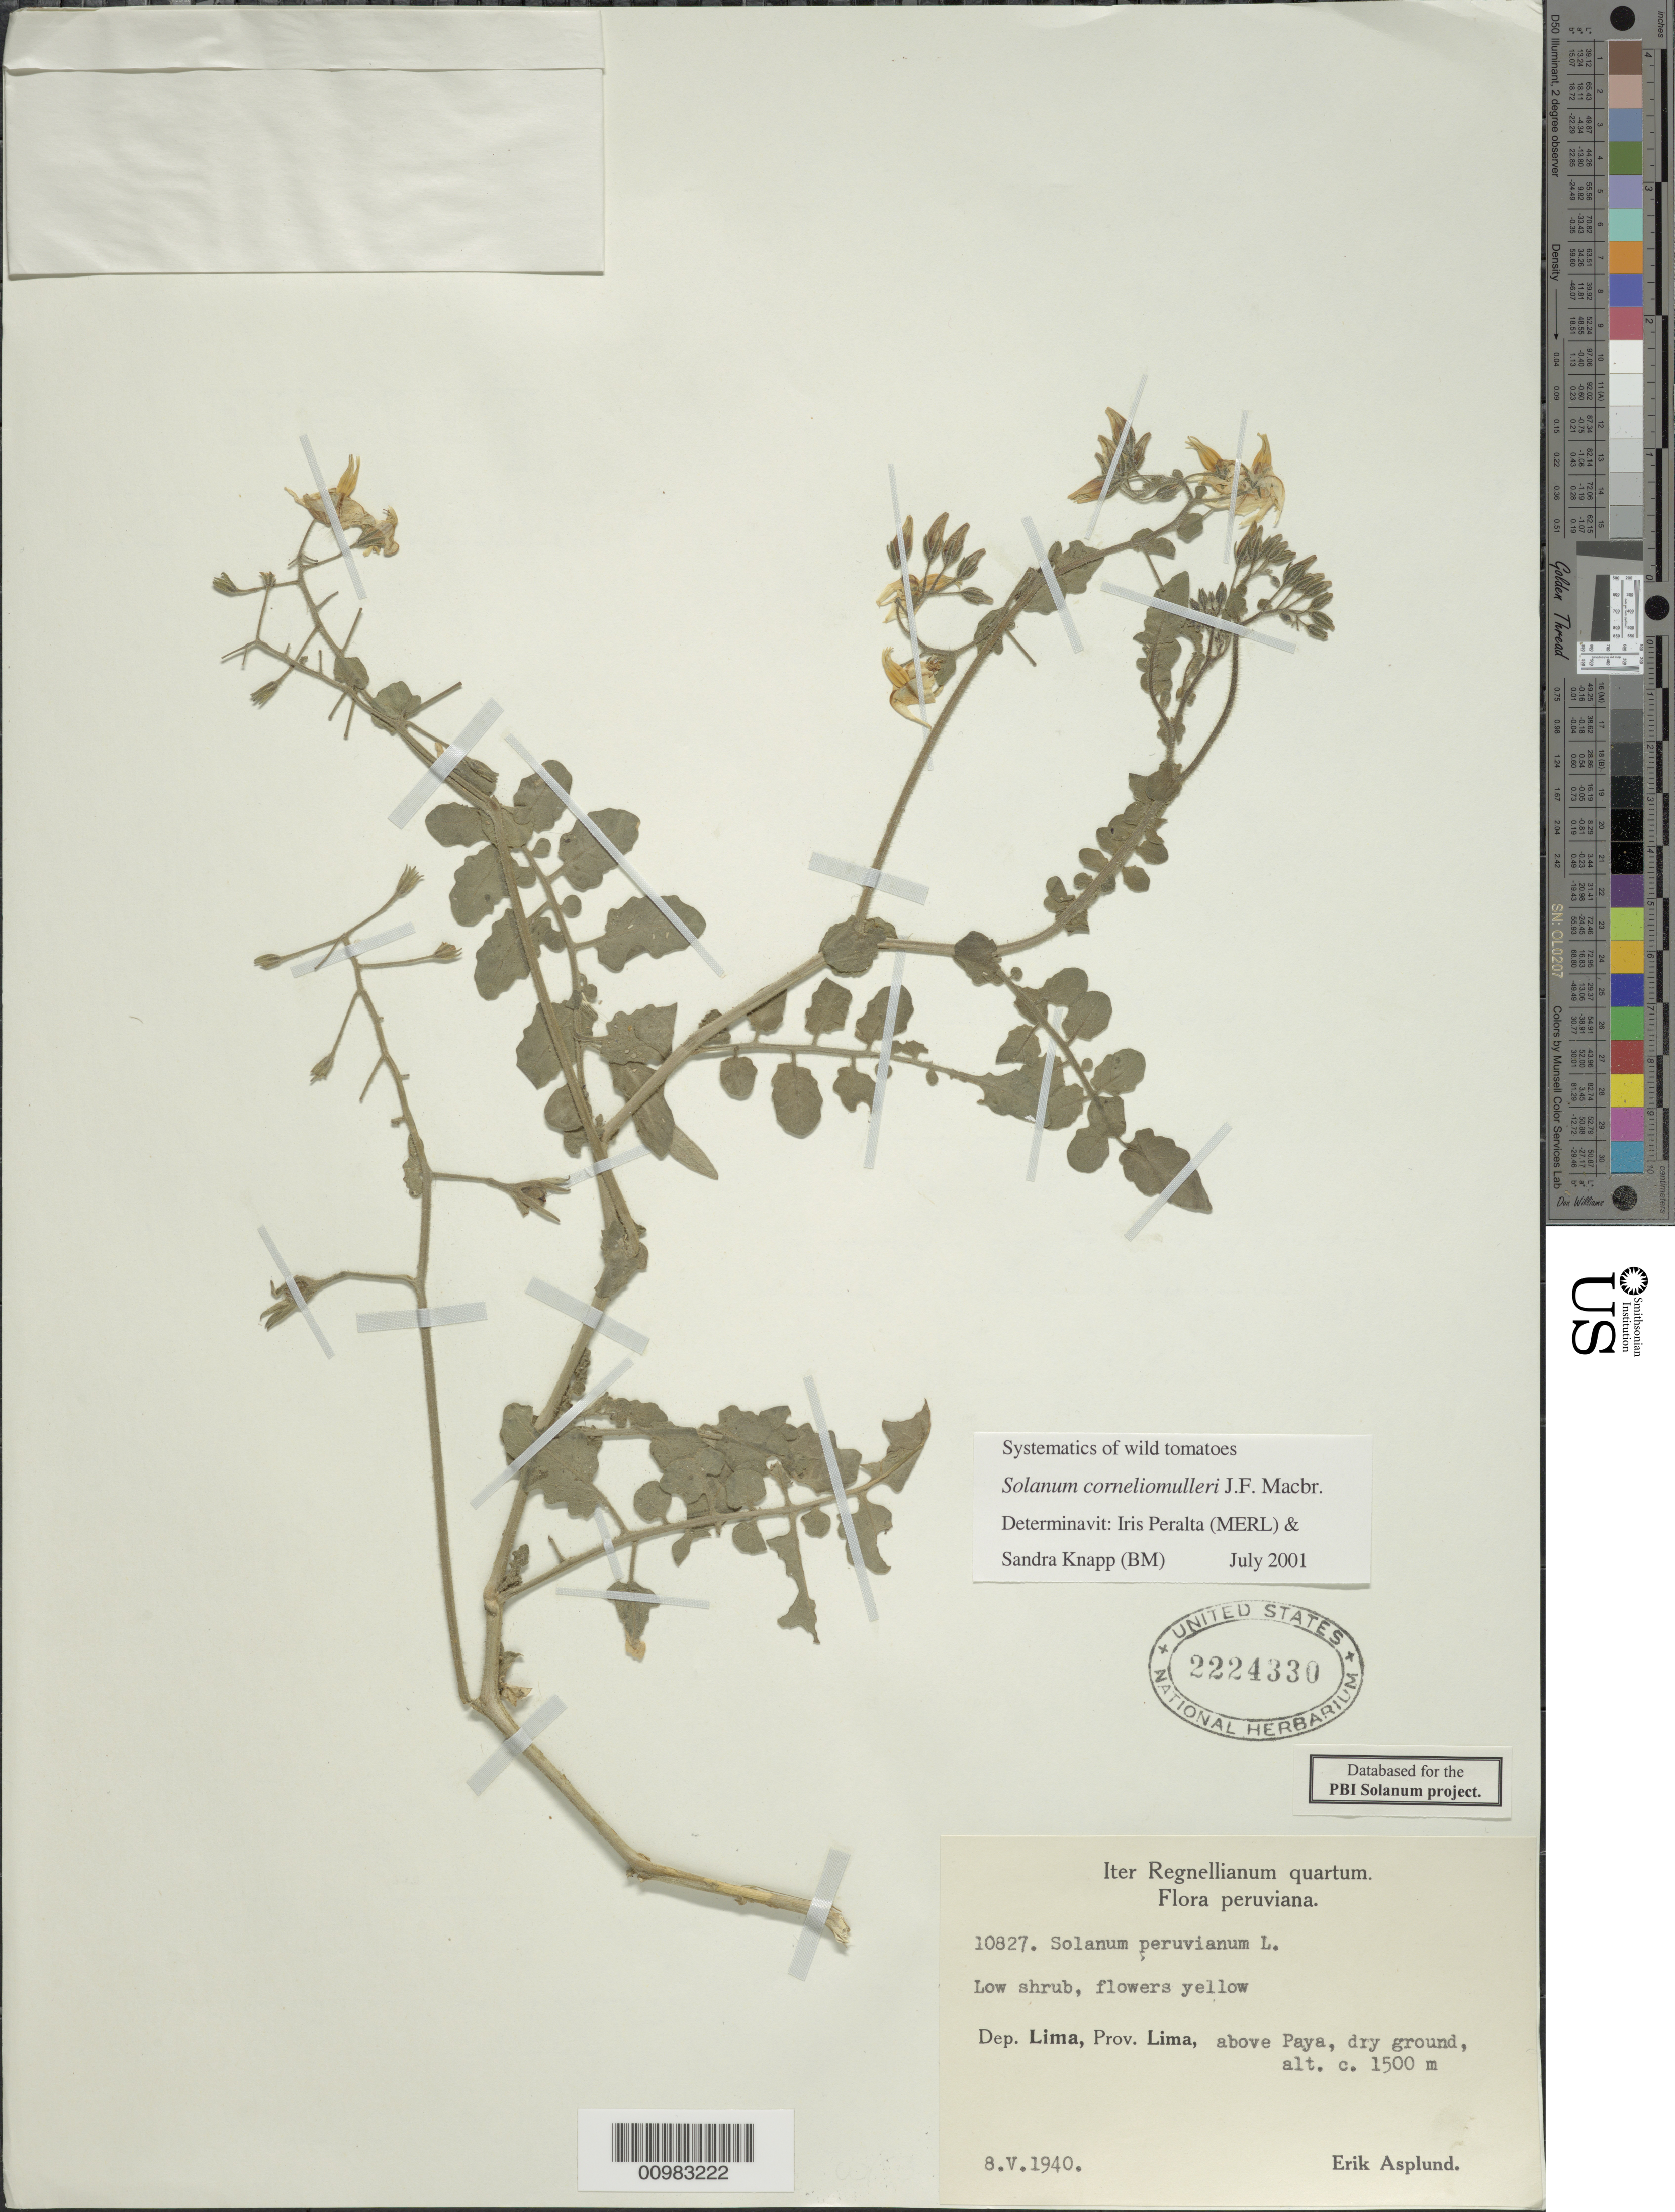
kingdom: Plantae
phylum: Tracheophyta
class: Magnoliopsida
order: Solanales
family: Solanaceae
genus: Solanum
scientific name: Solanum corneliomulleri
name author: J.F. Macbr.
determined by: Peralta, Iris E.; Knapp, S. D.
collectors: E. Asplund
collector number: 10827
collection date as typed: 8 May 1940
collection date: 1940-05-08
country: Peru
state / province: Lima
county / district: Lima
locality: above Paya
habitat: dry ground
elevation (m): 1500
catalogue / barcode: US 2224330